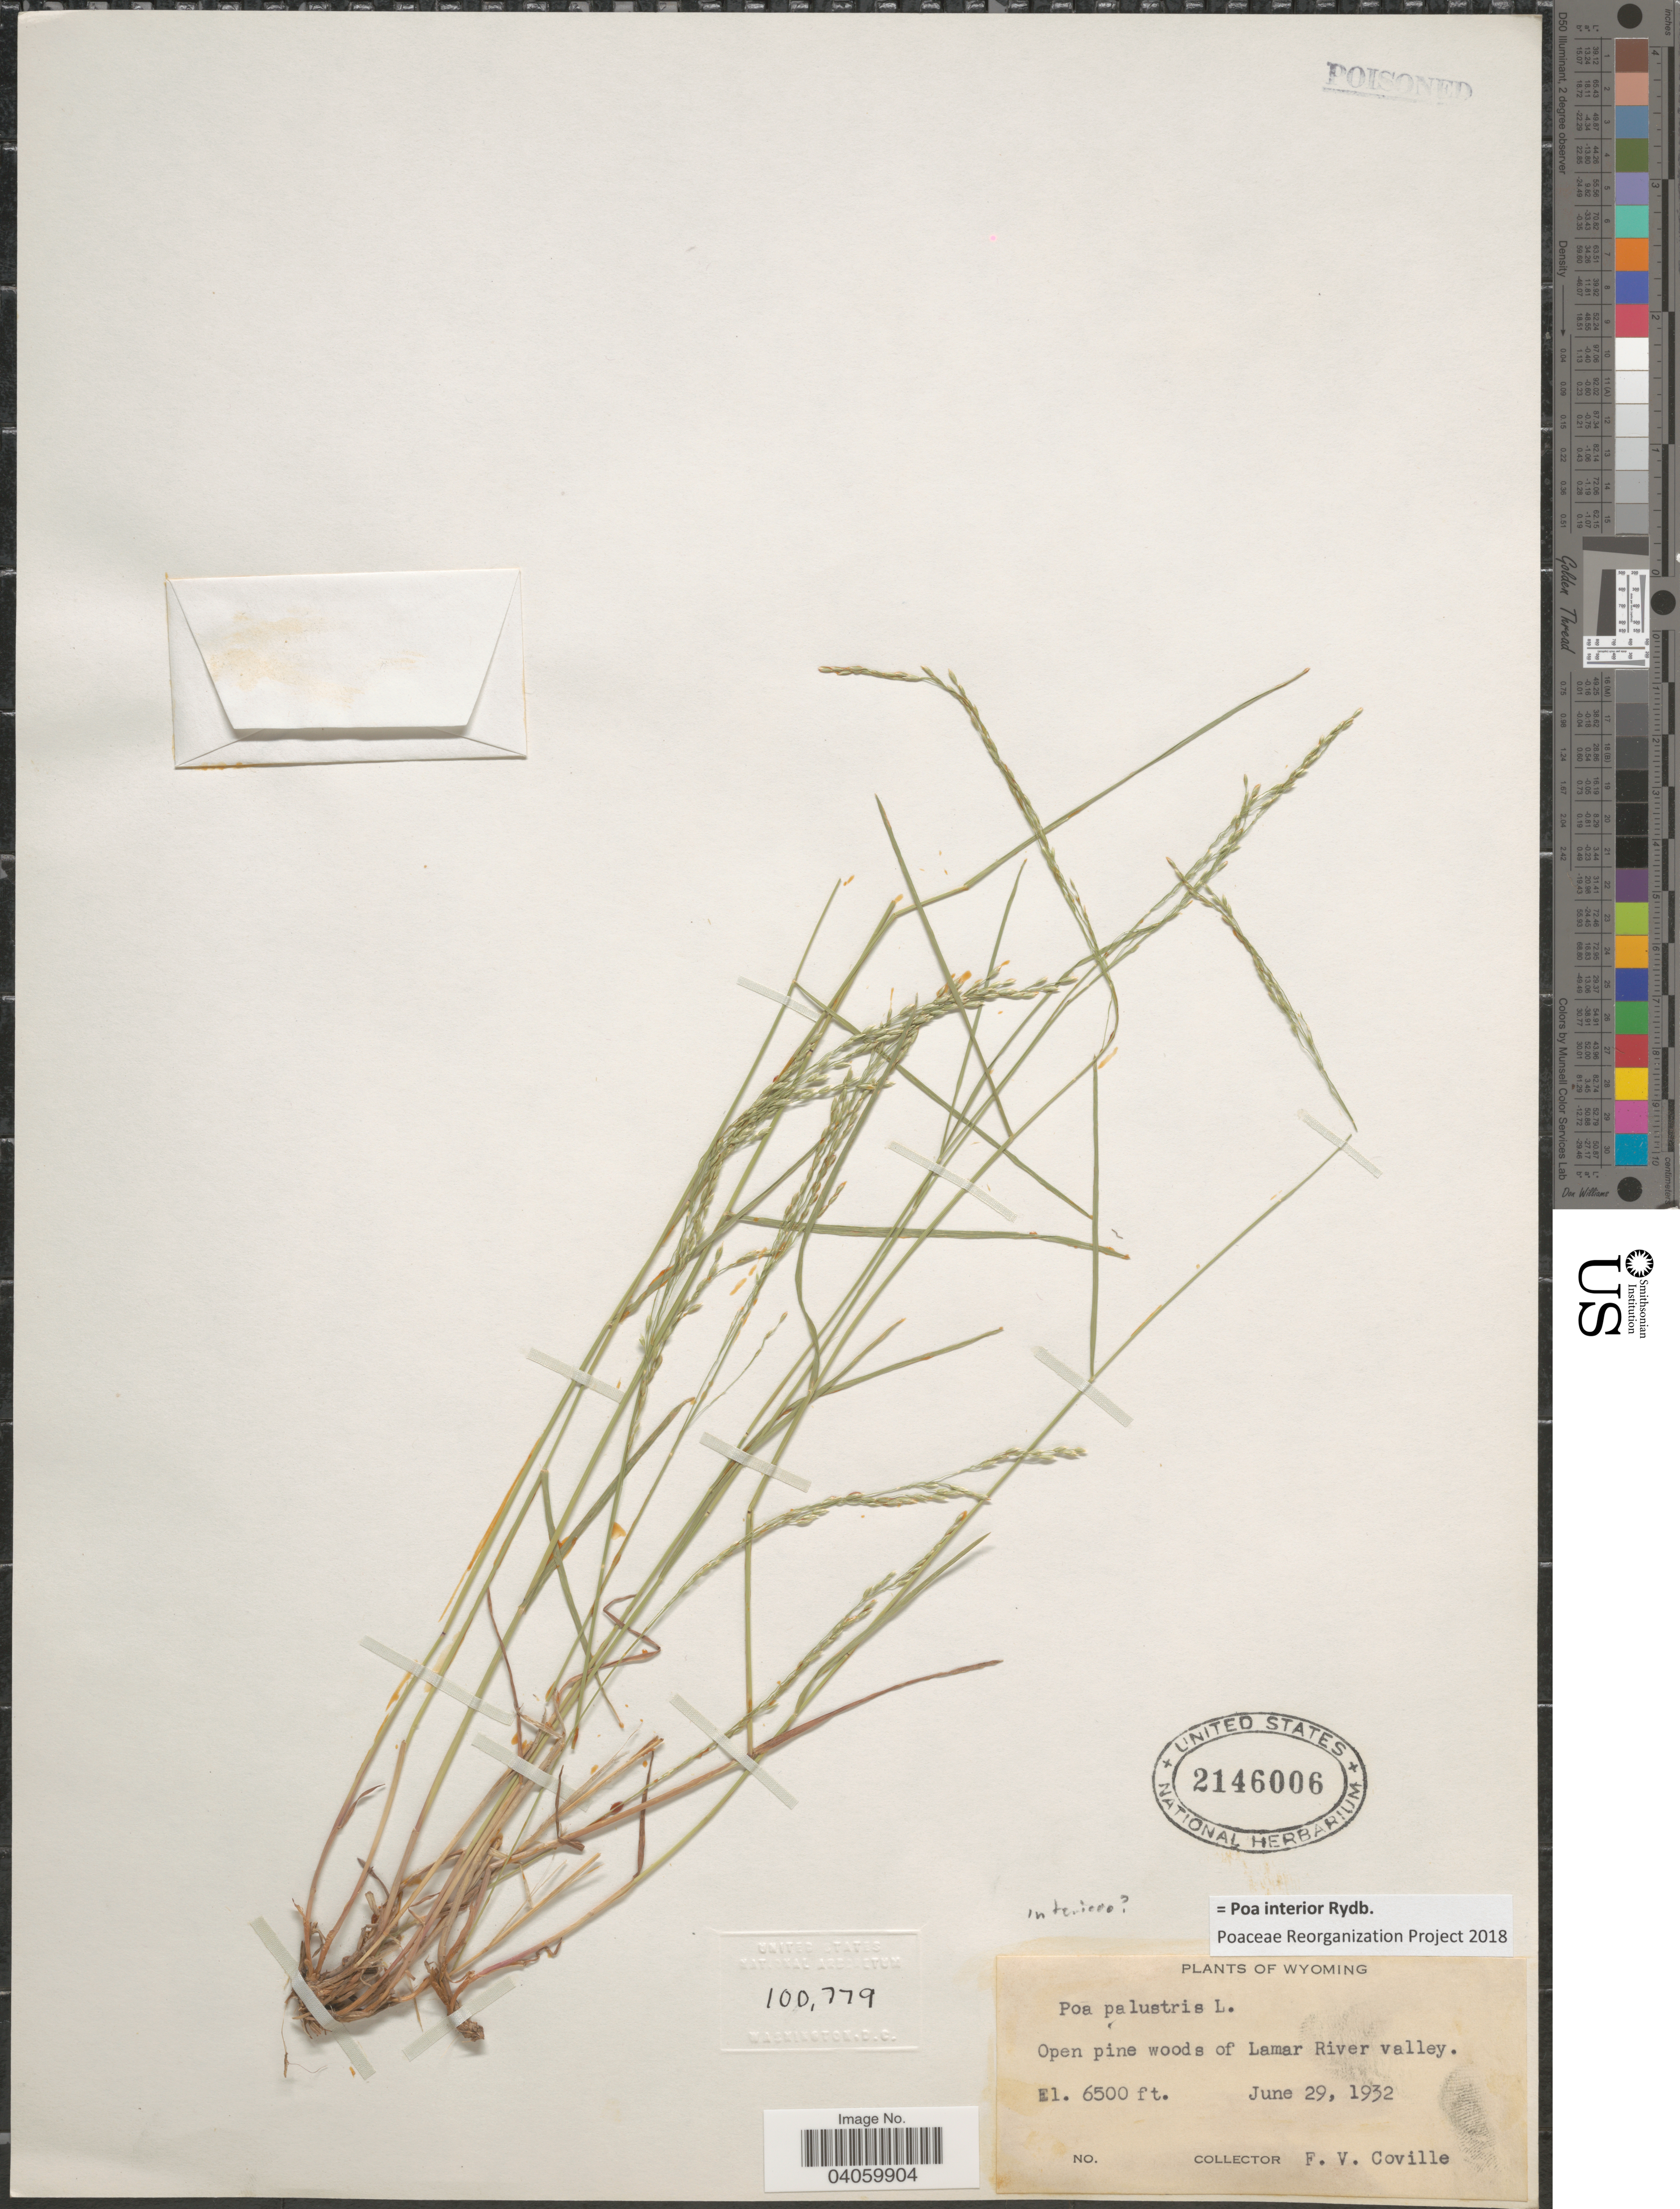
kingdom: Plantae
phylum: Tracheophyta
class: Liliopsida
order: Poales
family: Poaceae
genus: Poa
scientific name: Poa interior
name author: Rydb.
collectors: F. V. Coville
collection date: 1932-06-29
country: United States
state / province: Wyoming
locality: Open pine woods of Lamar River valley.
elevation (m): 1981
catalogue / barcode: US 2146006